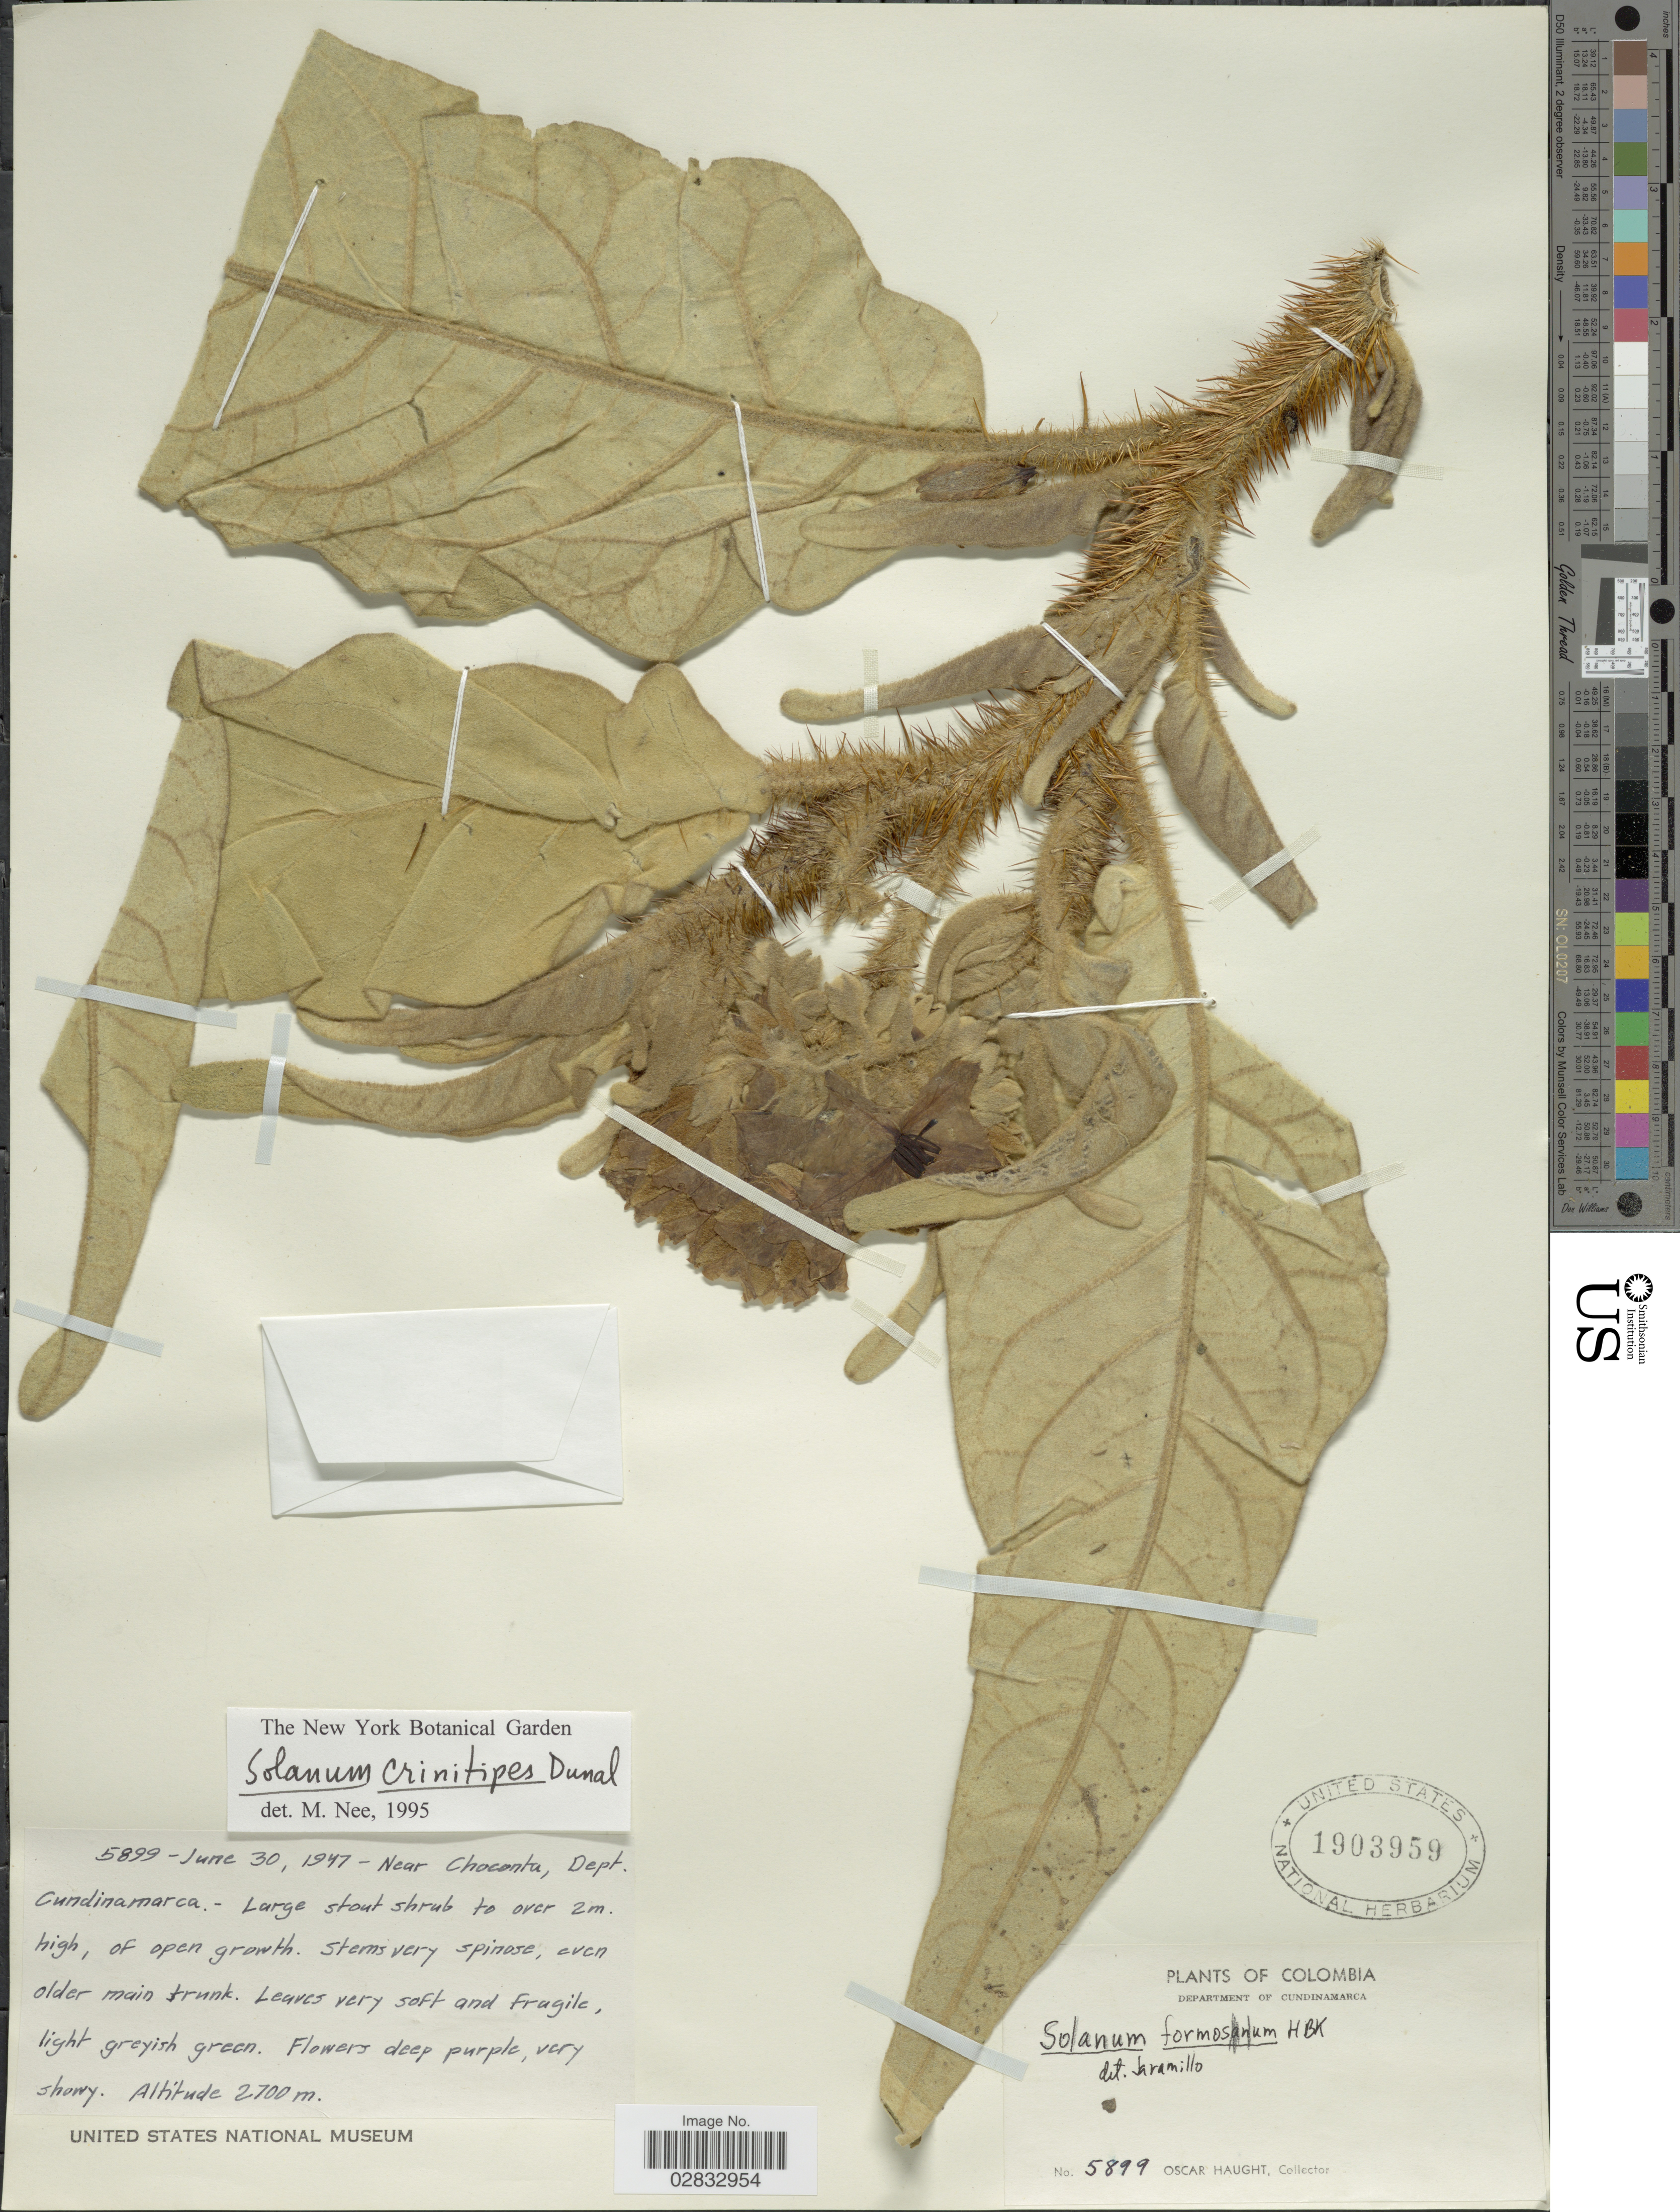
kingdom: Plantae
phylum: Tracheophyta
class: Magnoliopsida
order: Solanales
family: Solanaceae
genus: Solanum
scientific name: Solanum crinitipes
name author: Dunal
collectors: O. Haught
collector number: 5899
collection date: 1947-06-30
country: Colombia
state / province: Cundinamarca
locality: Near Choconta, Dept. Cundinamarca.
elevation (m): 2700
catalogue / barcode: US 1903959